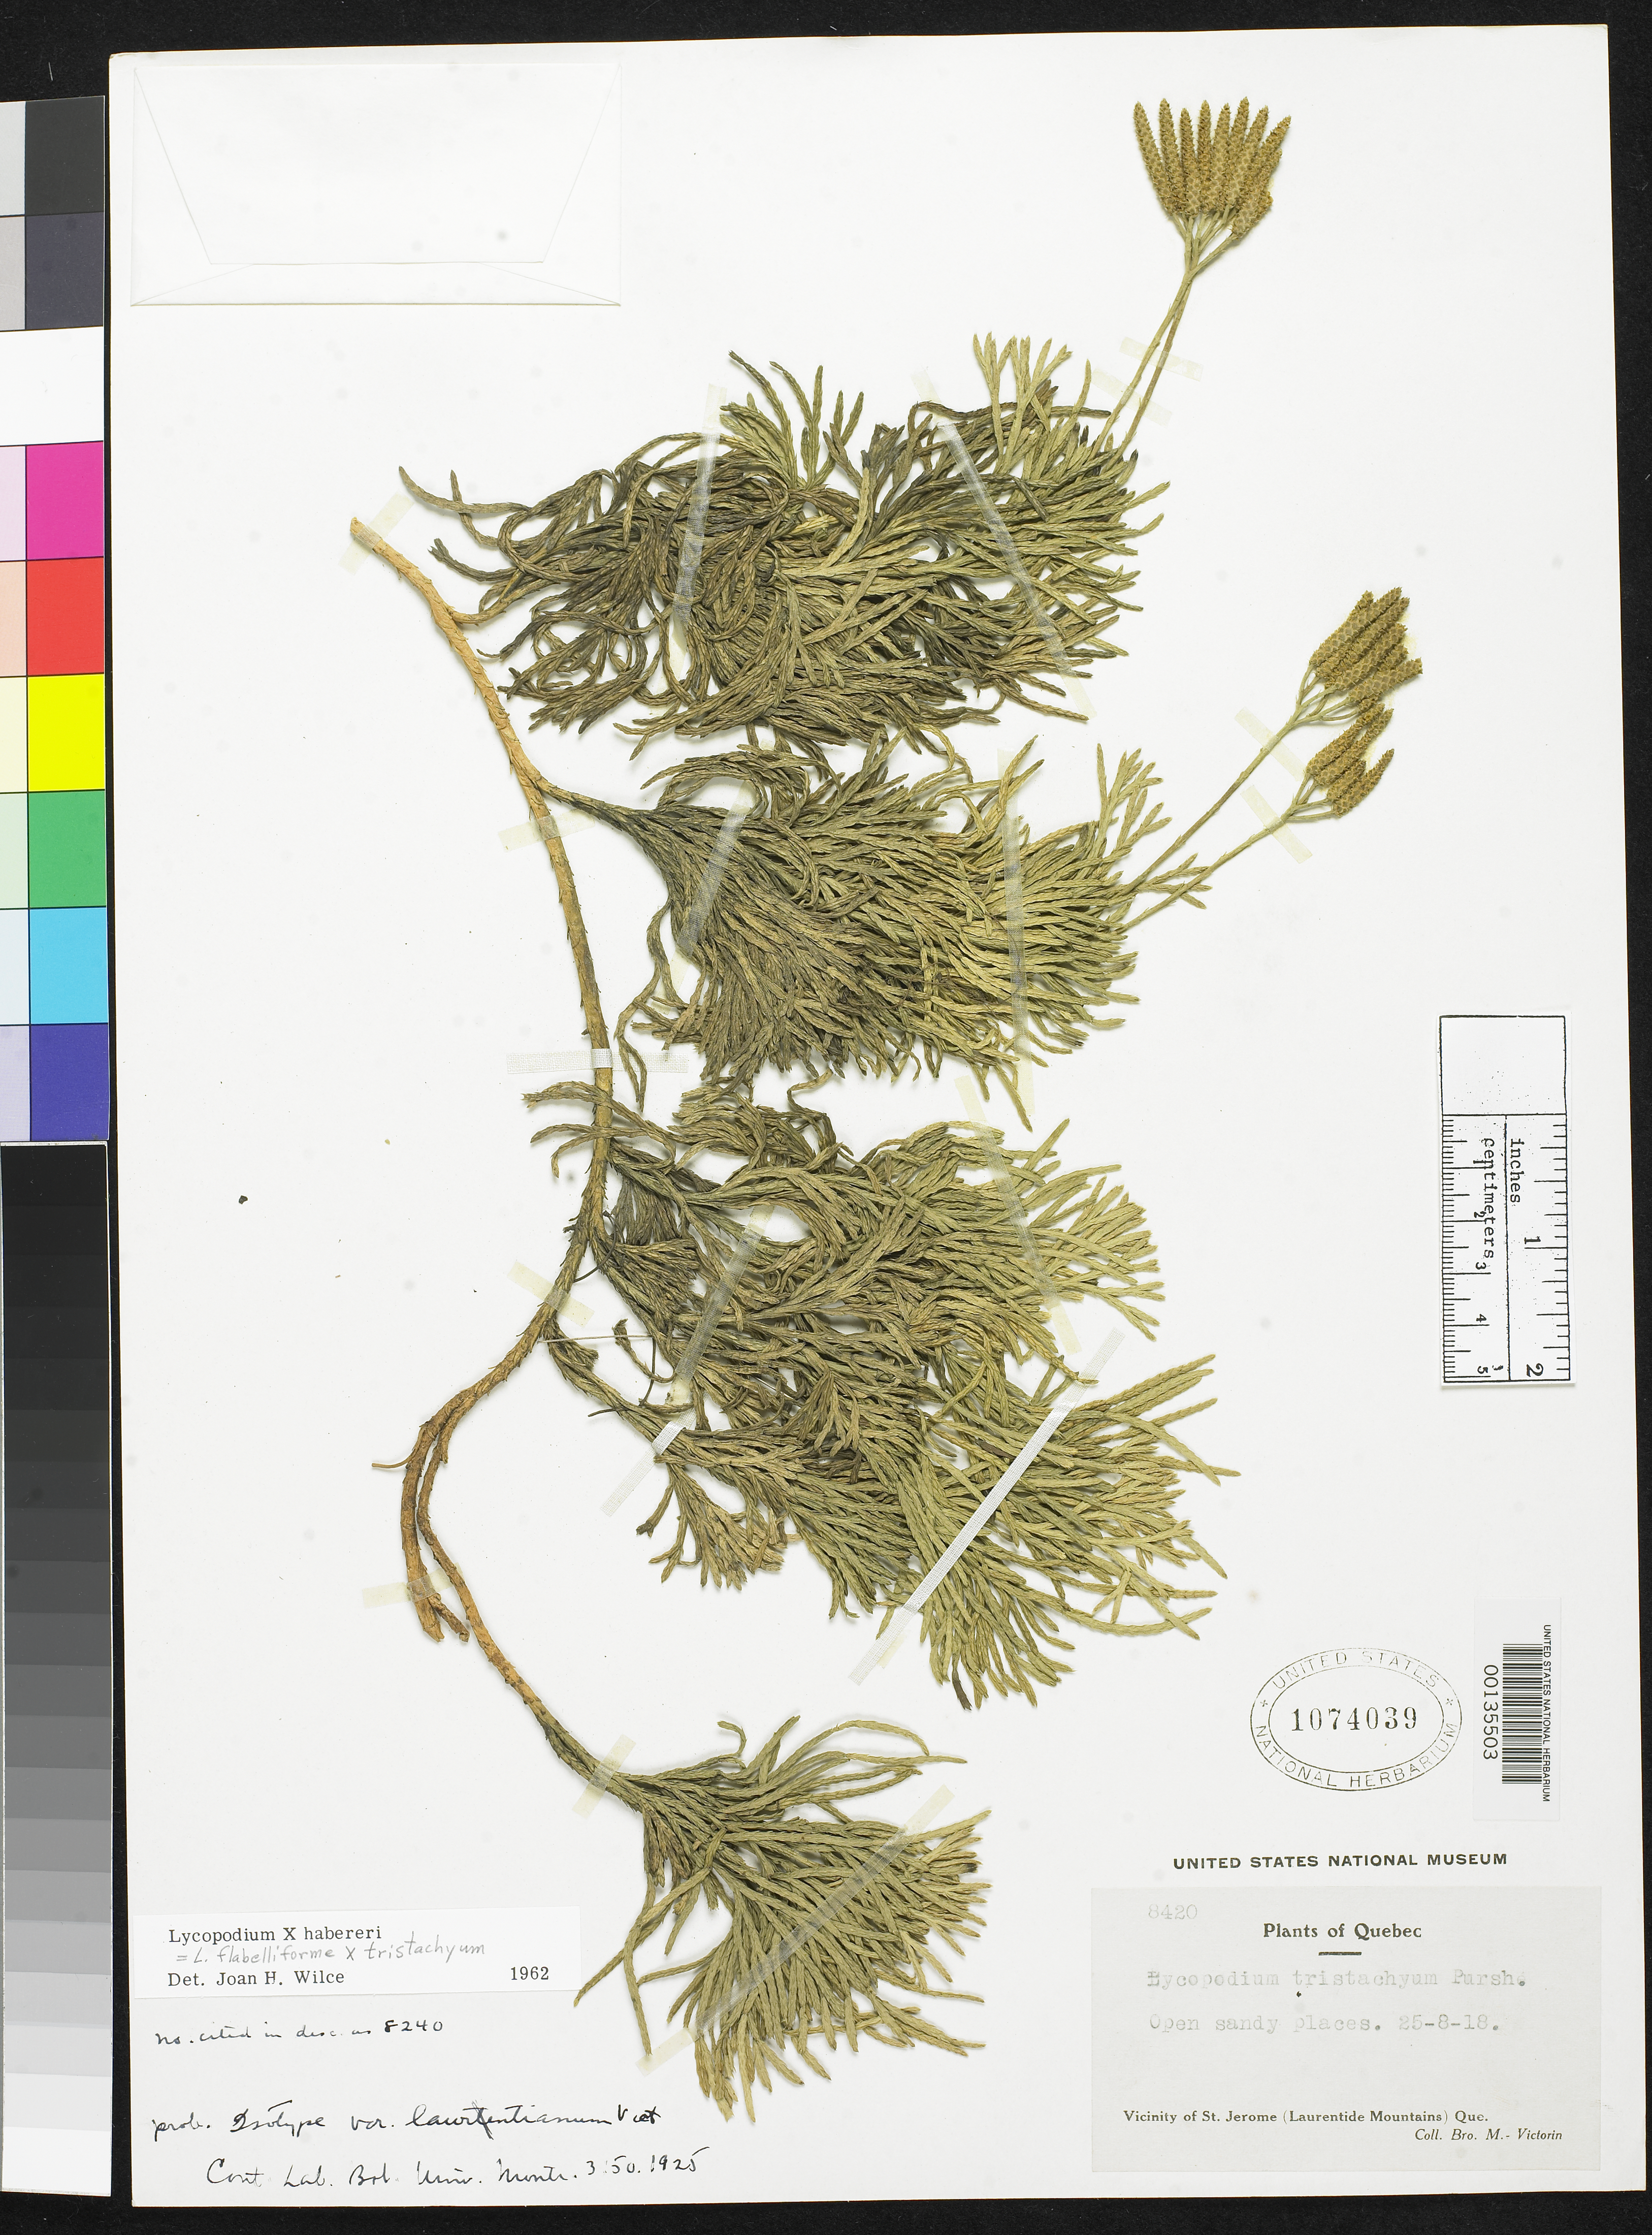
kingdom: Plantae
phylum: Tracheophyta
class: Lycopodiopsida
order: Lycopodiales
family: Lycopodiaceae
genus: Lycopodium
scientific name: Lycopodium tristachyum var. laurentianum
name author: Vict.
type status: Type Collection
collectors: Fr. Marie-Victorin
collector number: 8420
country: Canada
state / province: Quebec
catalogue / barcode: US 1074039